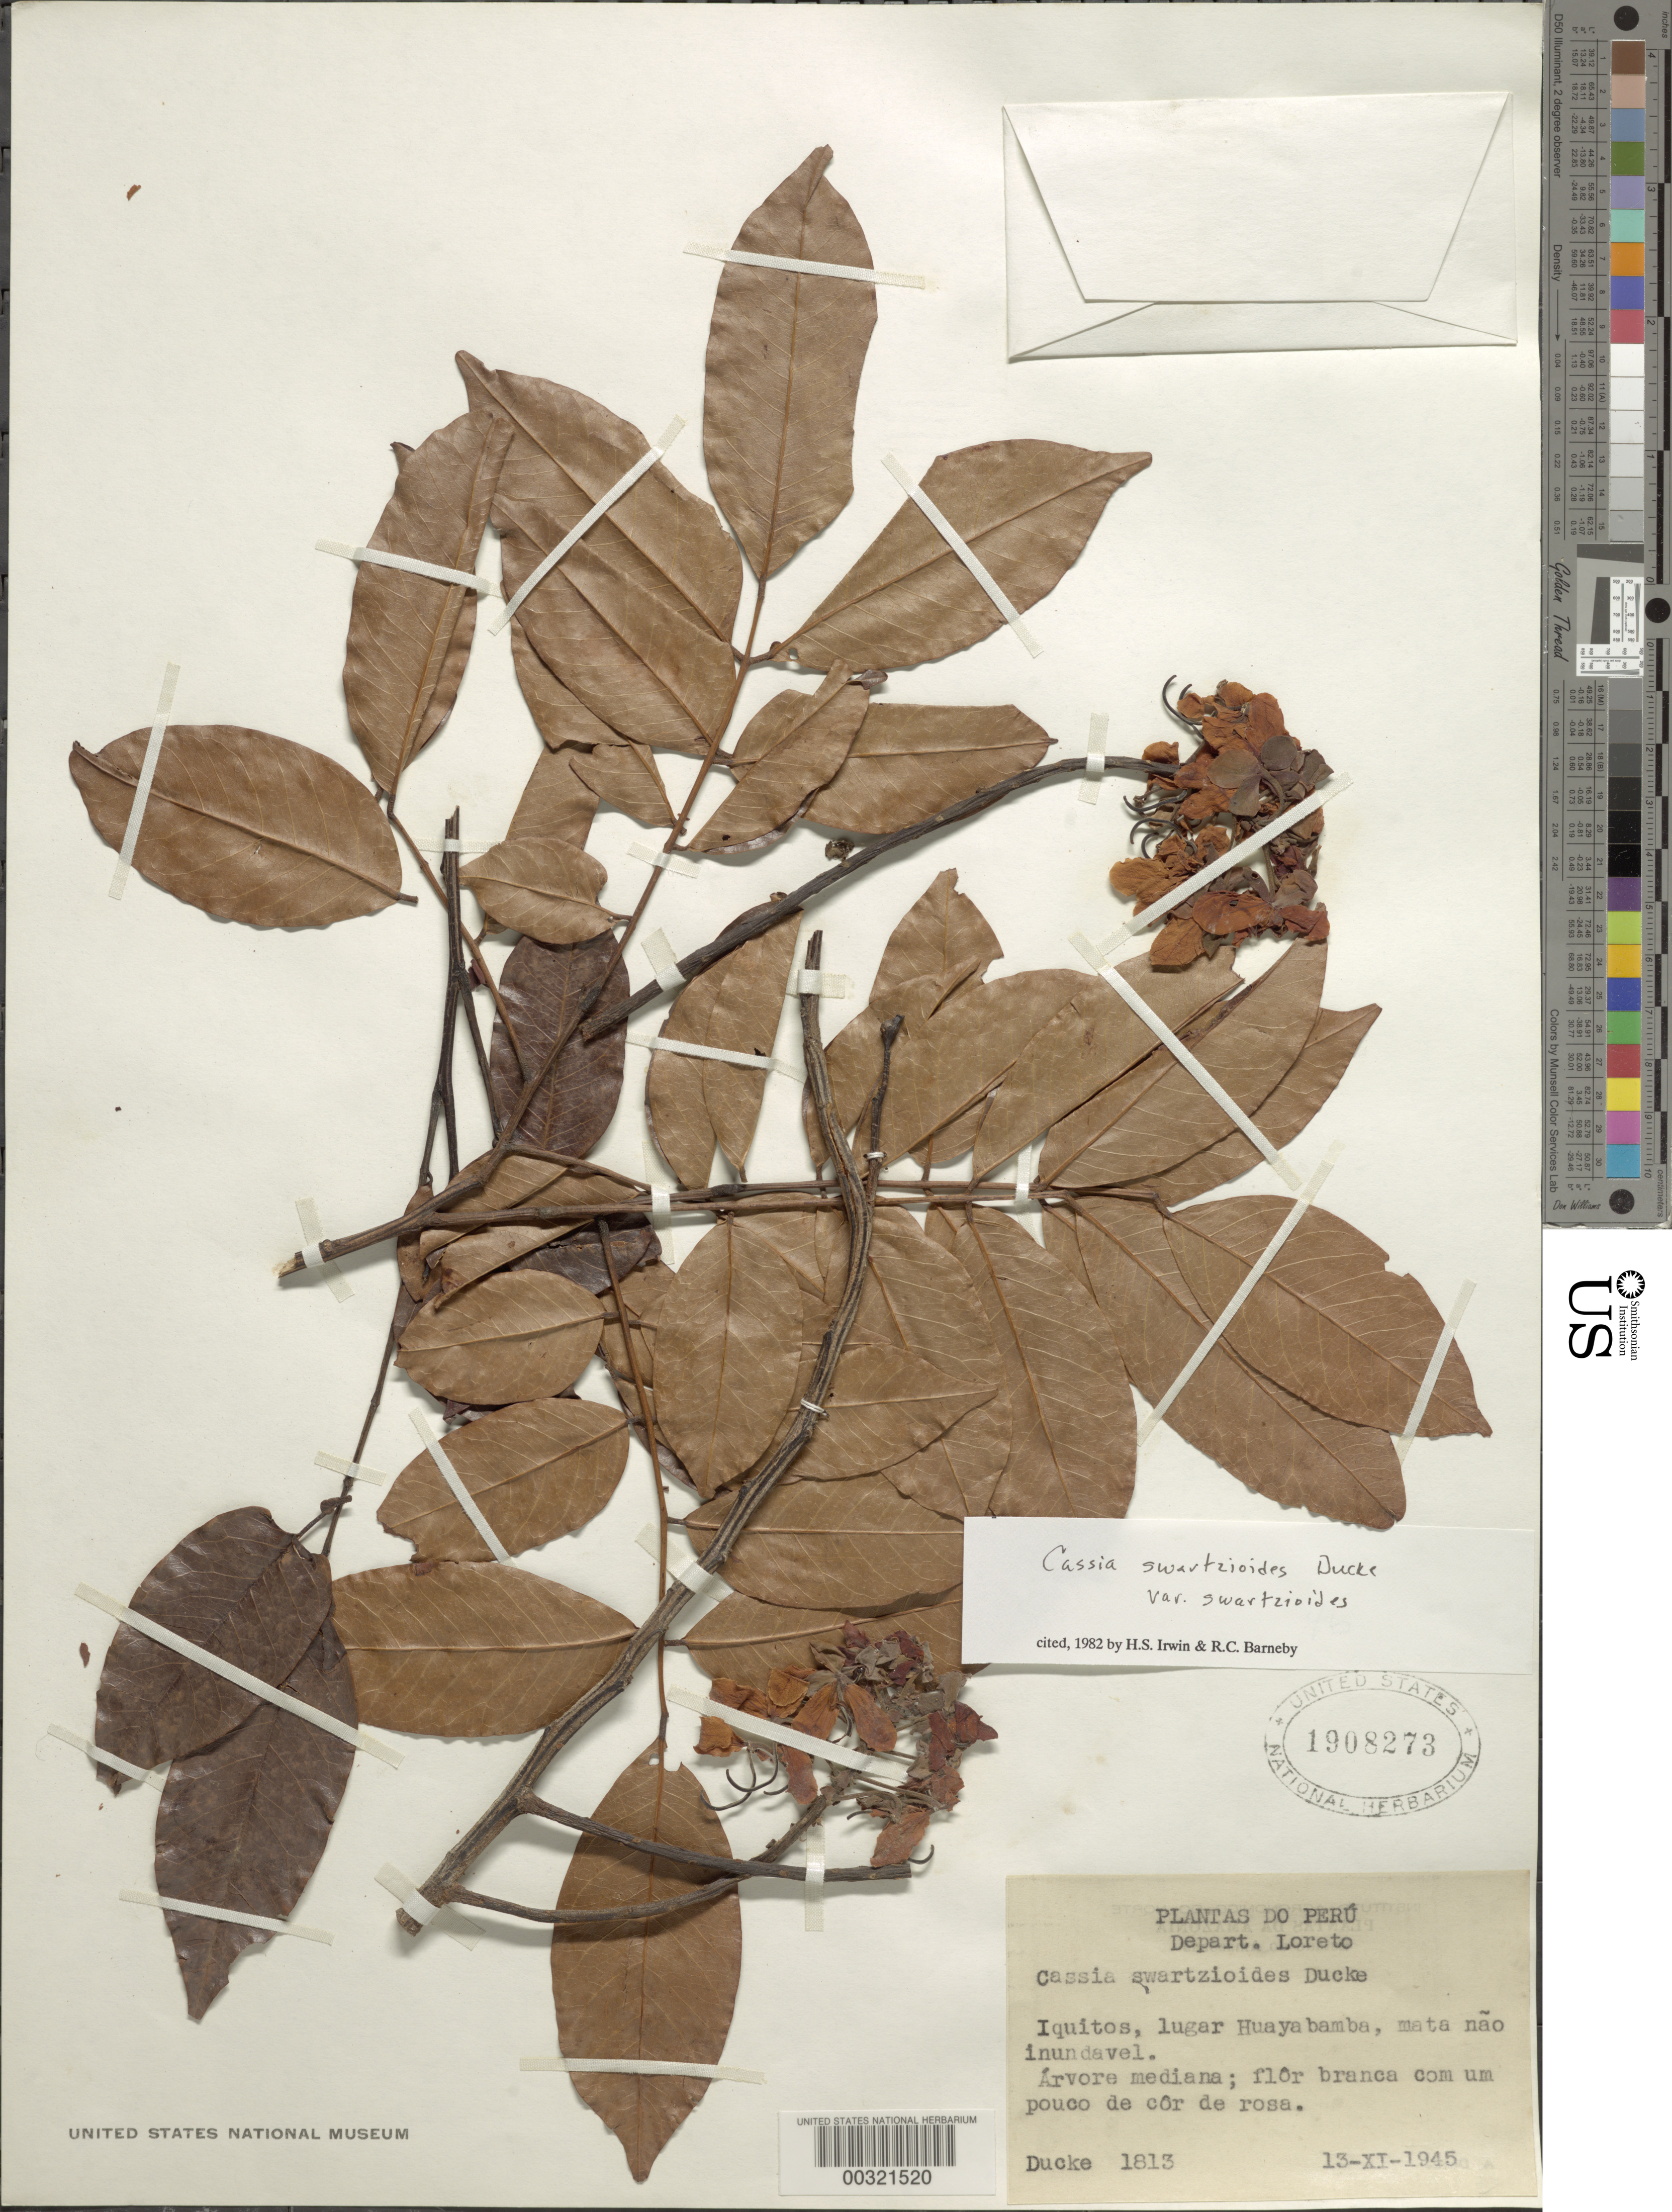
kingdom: Plantae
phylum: Tracheophyta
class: Magnoliopsida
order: Fabales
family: Fabaceae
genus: Cassia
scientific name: Cassia swartzioides var. swartzioides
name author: Ducke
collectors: A. Ducke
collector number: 1813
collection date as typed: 13 Nov 1945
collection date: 1945-11-13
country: Peru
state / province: Loreto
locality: Iquitos, village of huayabamba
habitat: Non inundated forest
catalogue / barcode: US 1908273